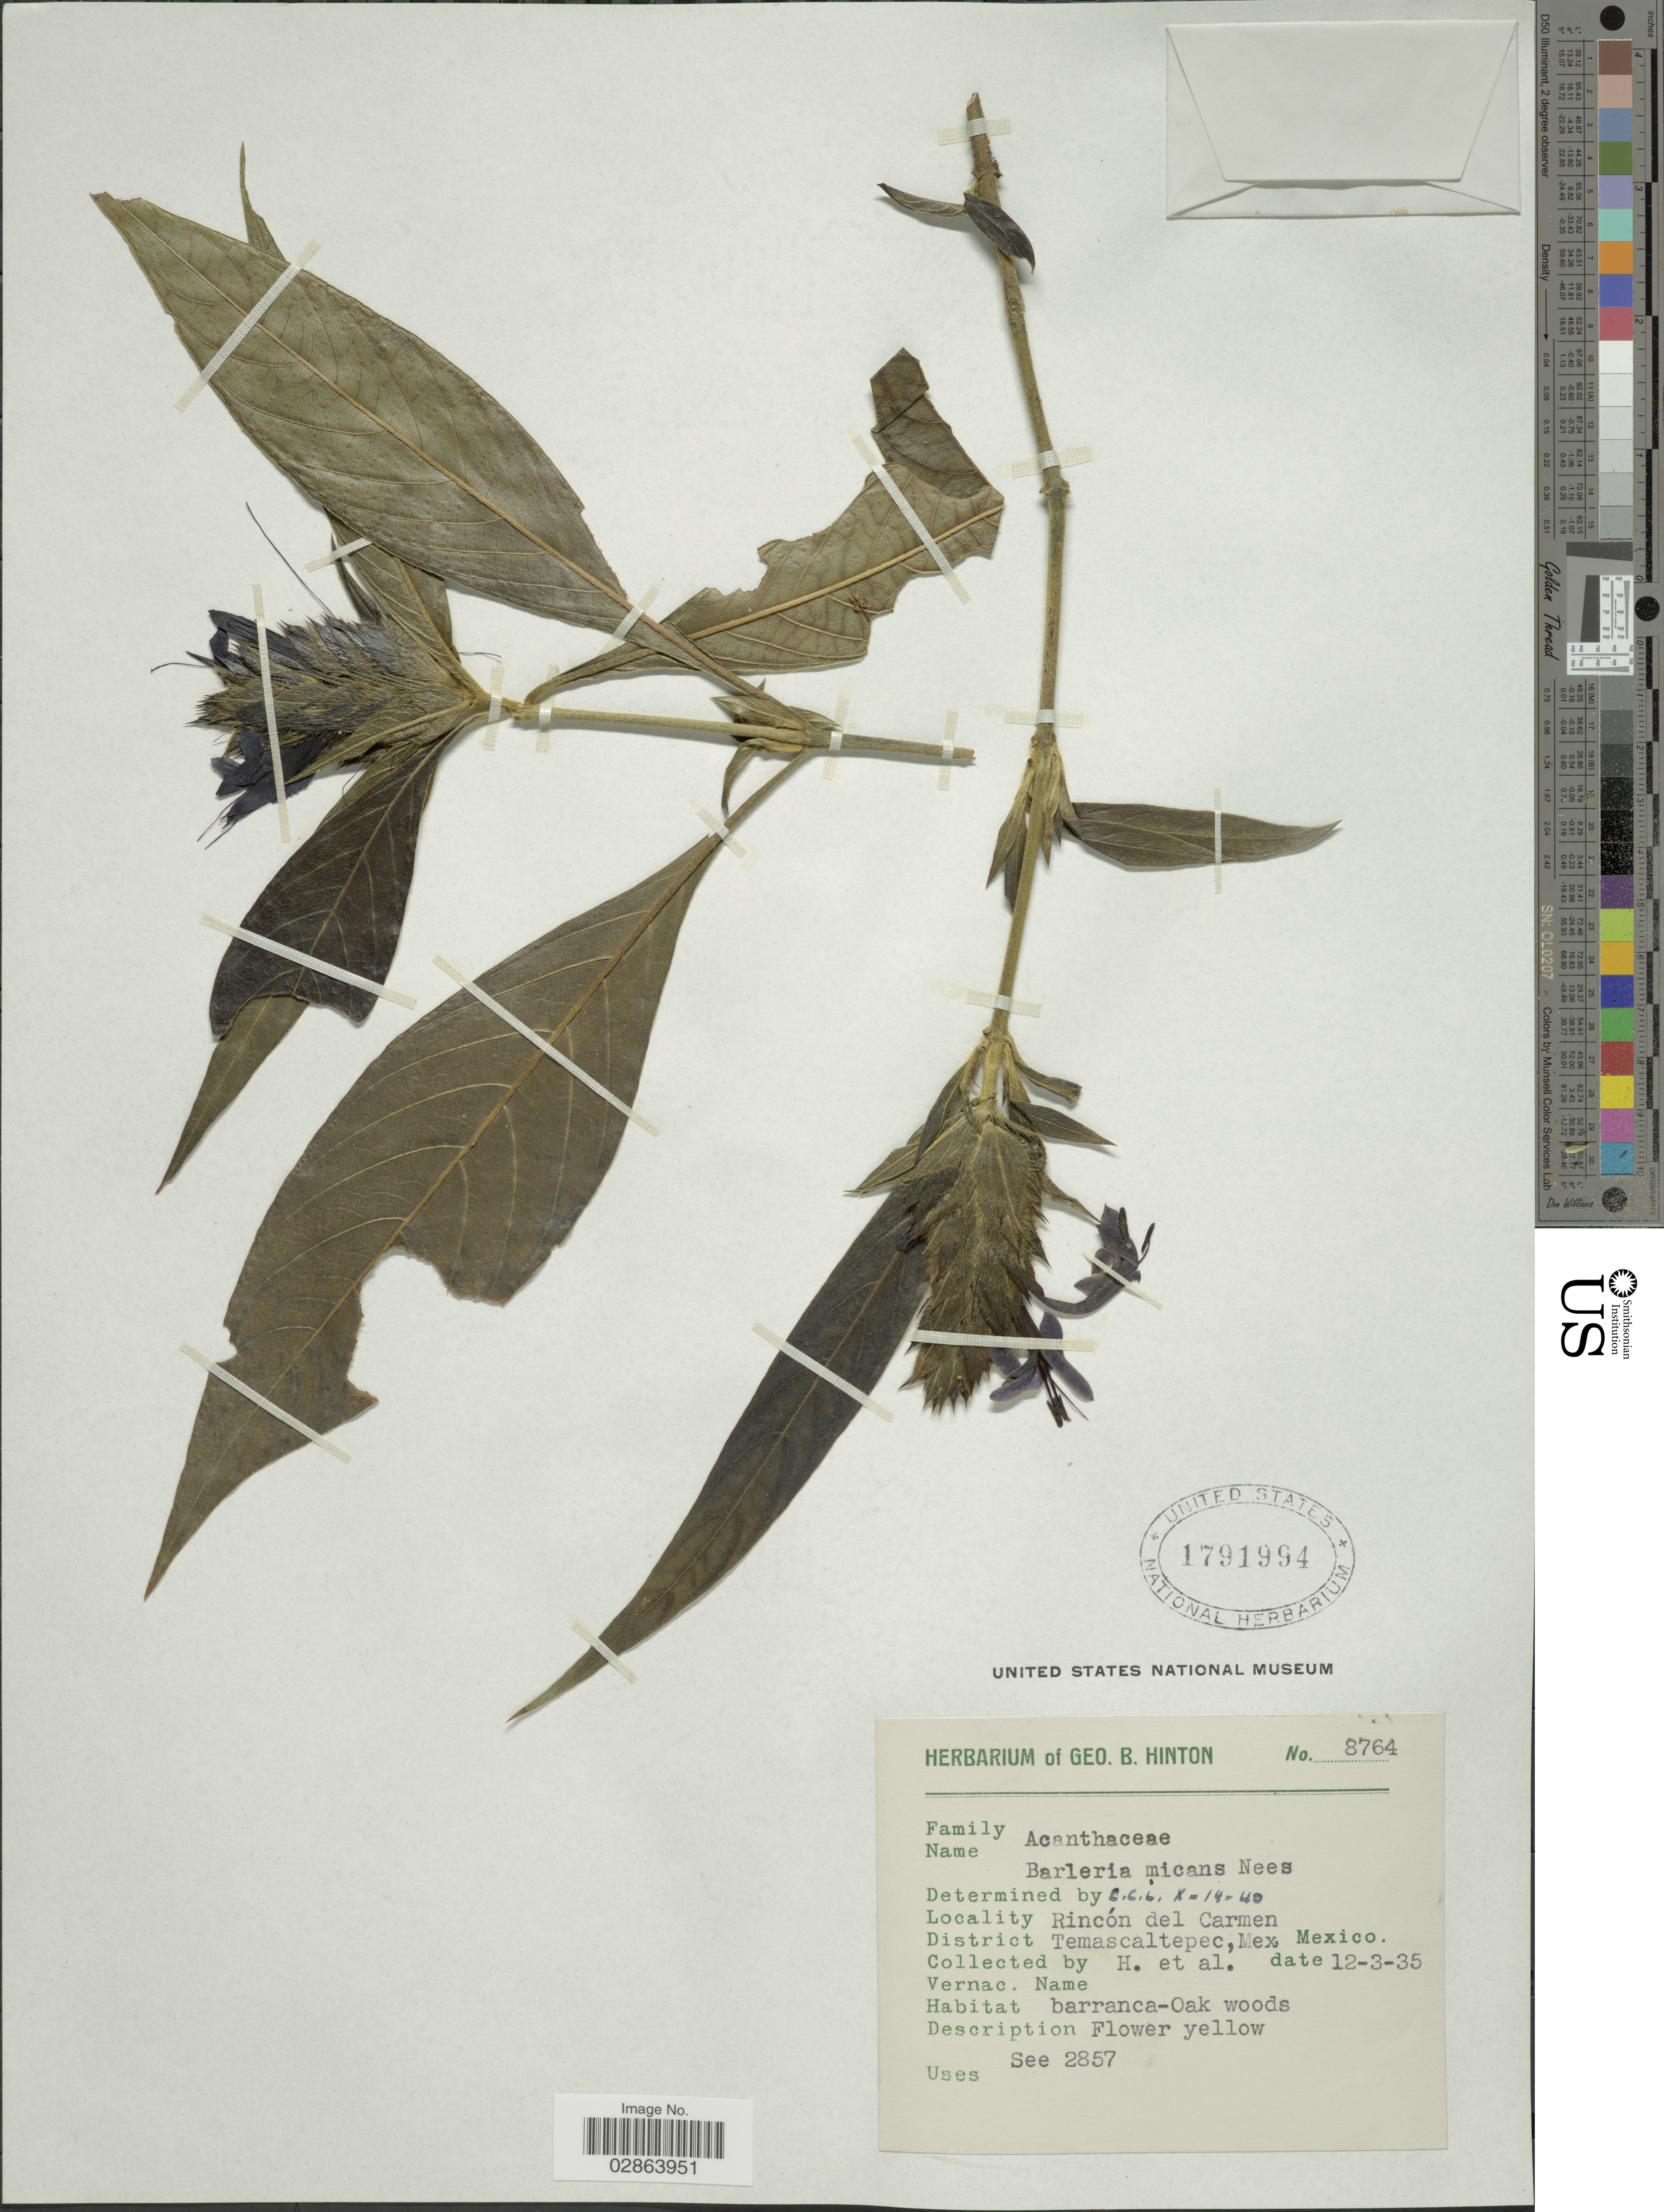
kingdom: Plantae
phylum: Tracheophyta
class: Magnoliopsida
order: Lamiales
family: Acanthaceae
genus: Barleria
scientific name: Barleria oenotheroides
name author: Dum. Cours.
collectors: G. B. Hinton & et al.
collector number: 8764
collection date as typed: Transcribed d/m/y: 12/3/35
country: Mexico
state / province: México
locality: Rincón del Carmen, District Temascaltepec.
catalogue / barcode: US 1791994